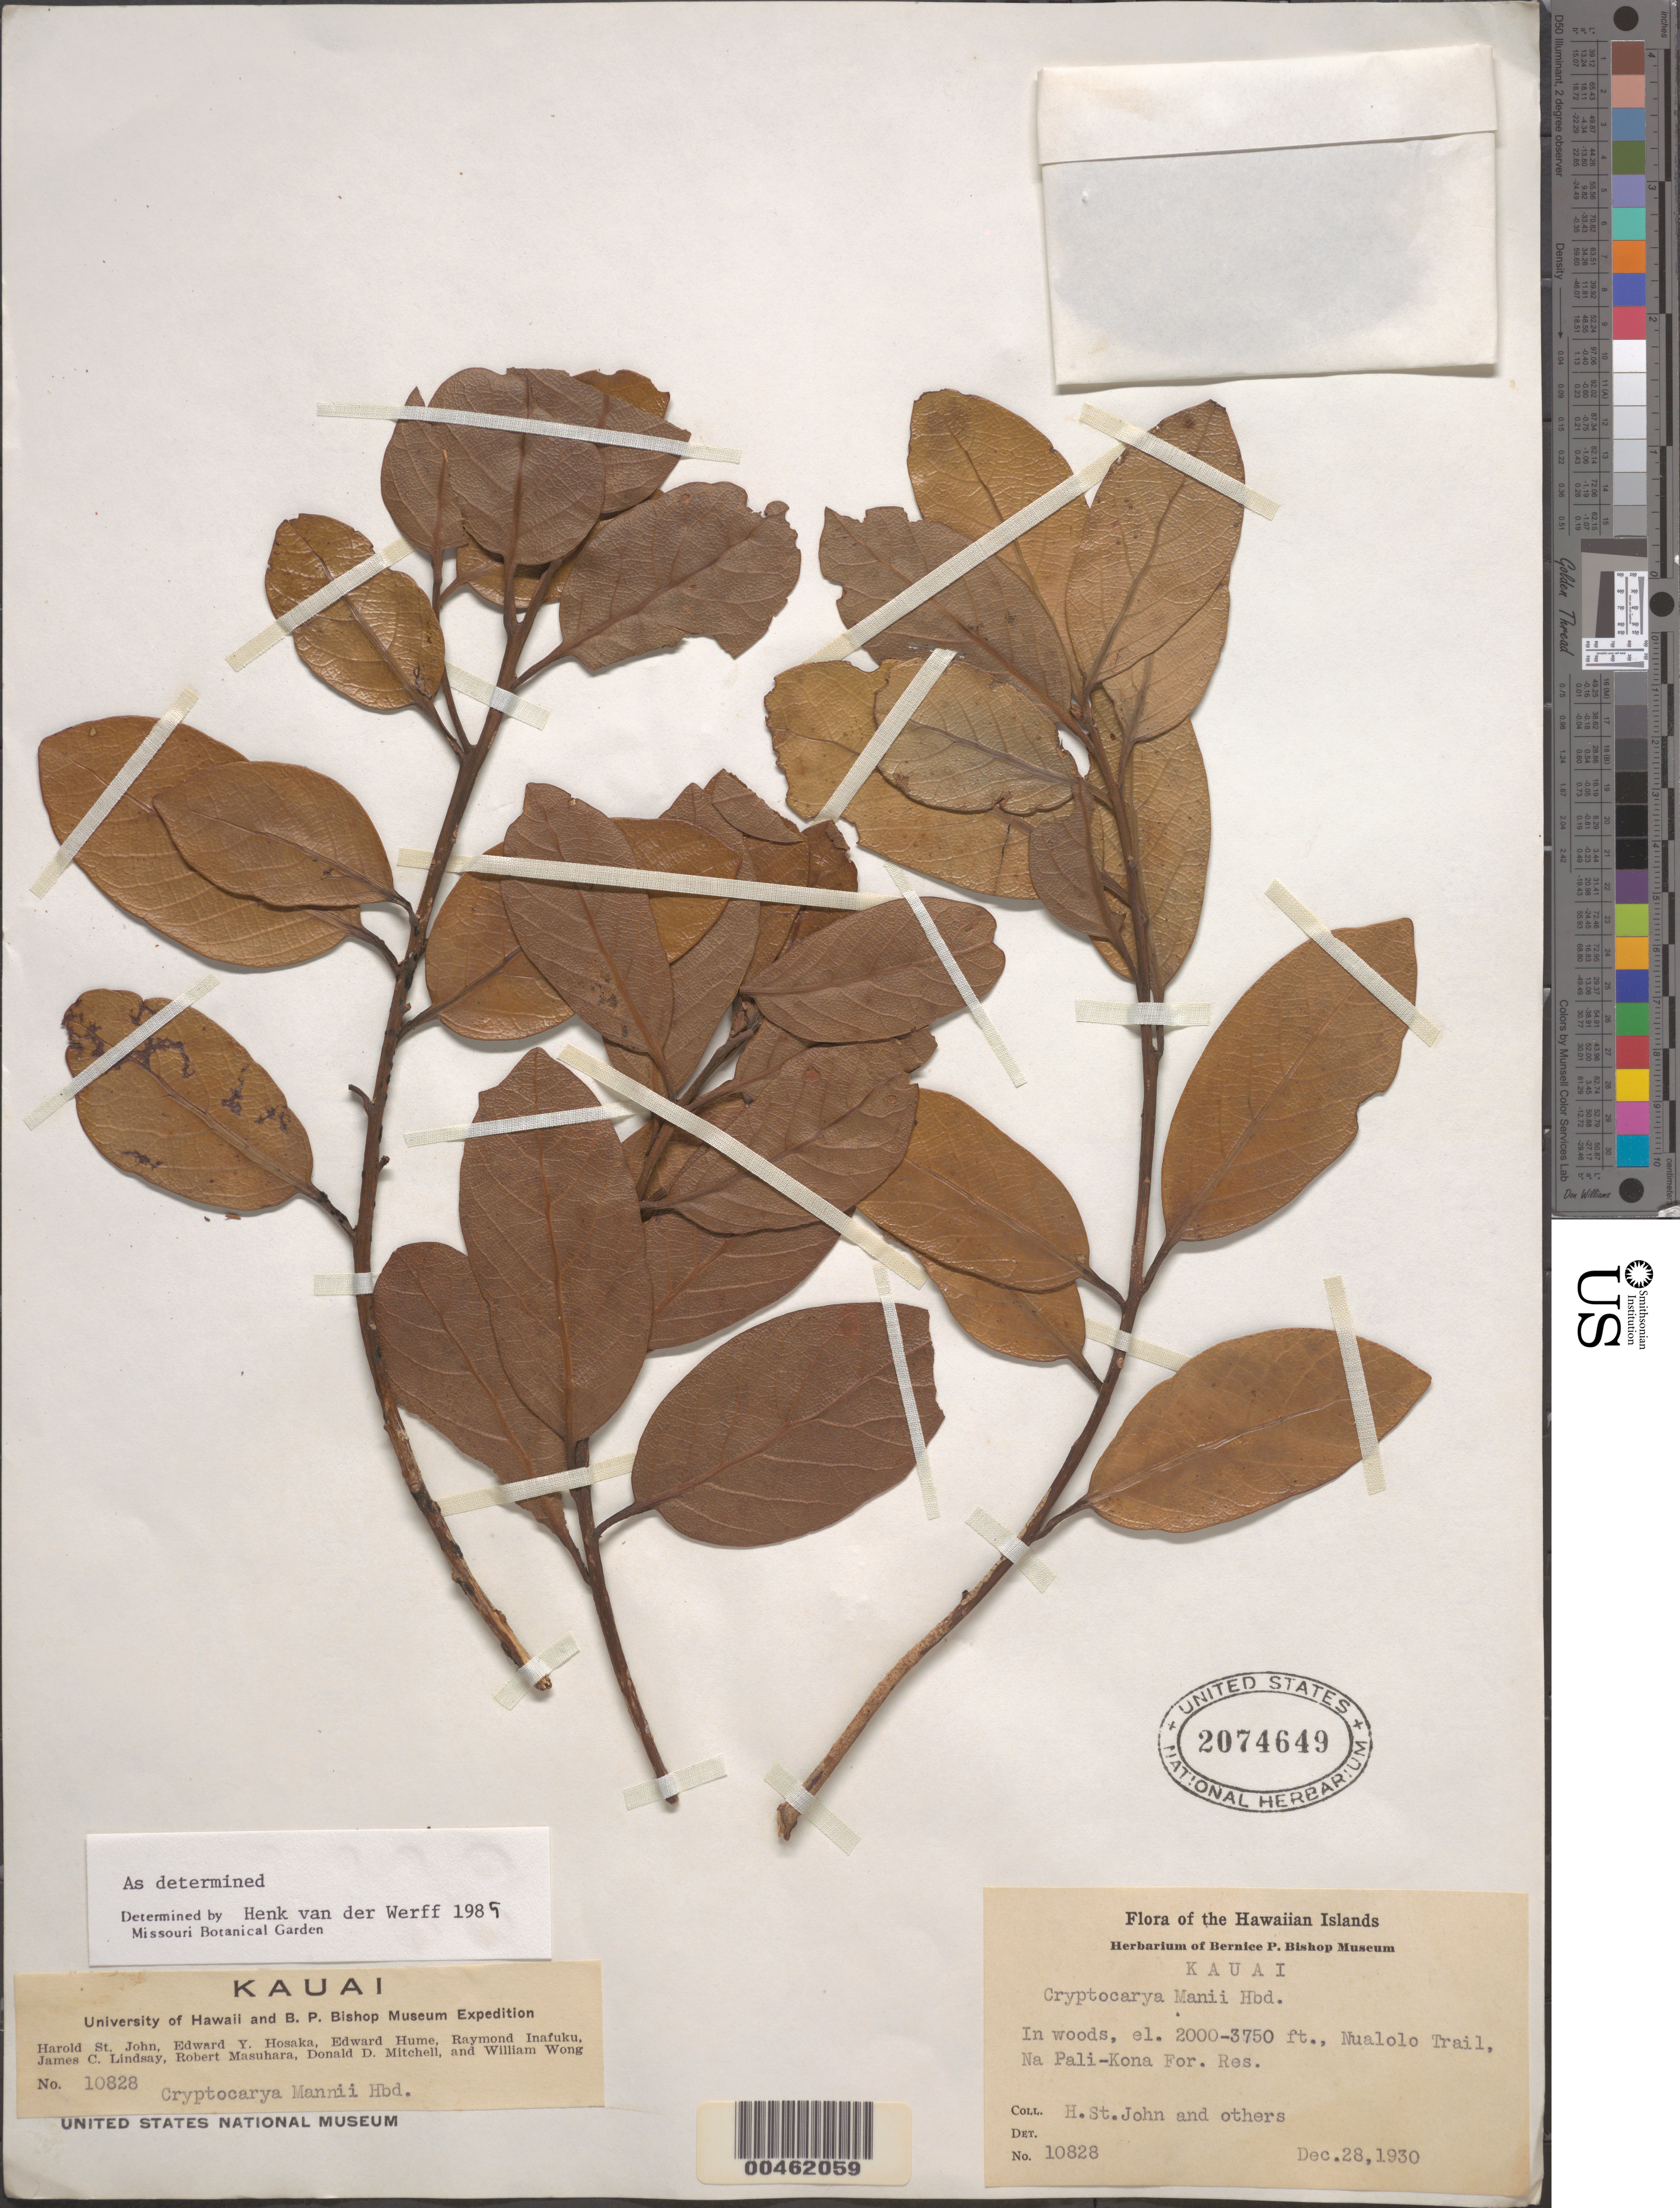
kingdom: Plantae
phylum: Tracheophyta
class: Magnoliopsida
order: Laurales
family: Lauraceae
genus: Cryptocarya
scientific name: Cryptocarya mannii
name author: Hillebr.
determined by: van der Werff, H., (MO), Missouri Botanical Garden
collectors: H. St. John, E. Y. Hosaka, E. Hume & R. Inafuku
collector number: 10828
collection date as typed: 28 Dec 1930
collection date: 1930-12-28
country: United States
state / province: Hawaii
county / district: Kauai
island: Kaua'i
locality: Nualolo Trail, Na Pali-Kona Forest Reserve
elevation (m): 610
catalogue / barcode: US 2074649